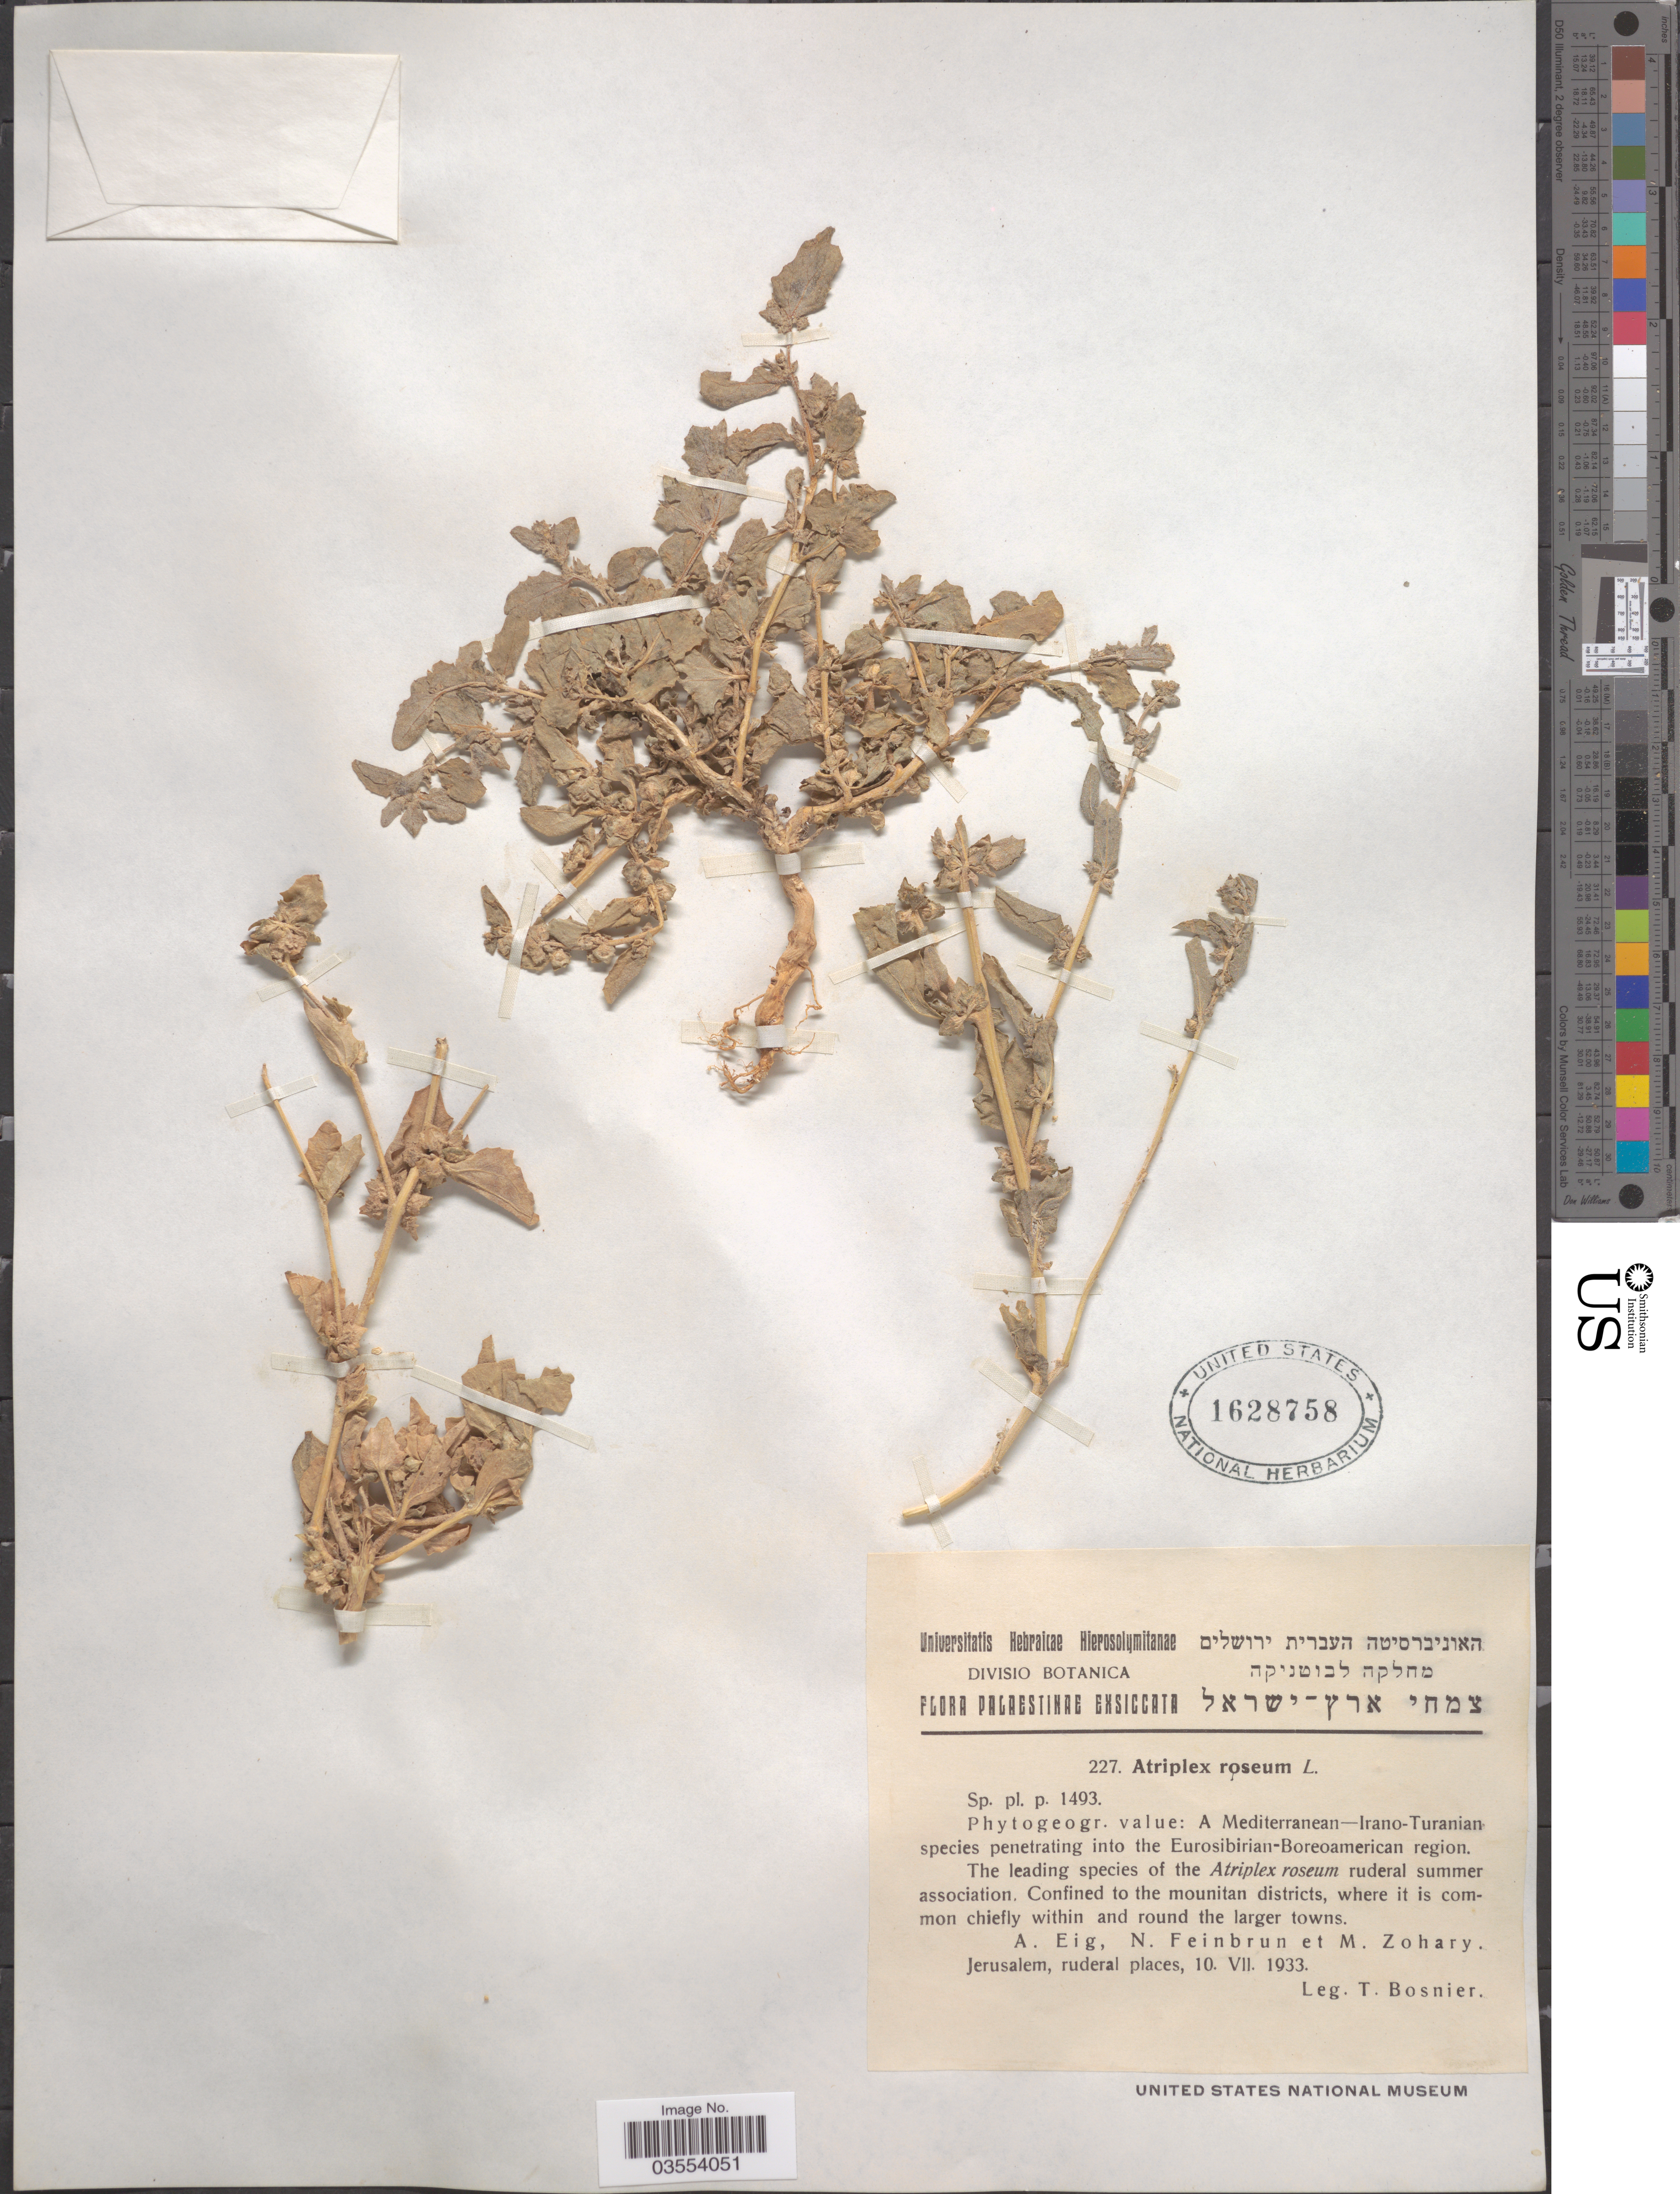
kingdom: Plantae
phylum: Tracheophyta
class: Magnoliopsida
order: Caryophyllales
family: Amaranthaceae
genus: Atriplex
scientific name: Atriplex rosea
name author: L.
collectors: T. Bosnier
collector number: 227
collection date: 1933-07-10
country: Israel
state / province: Jerusalem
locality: Palaestinae.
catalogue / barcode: US 1628758